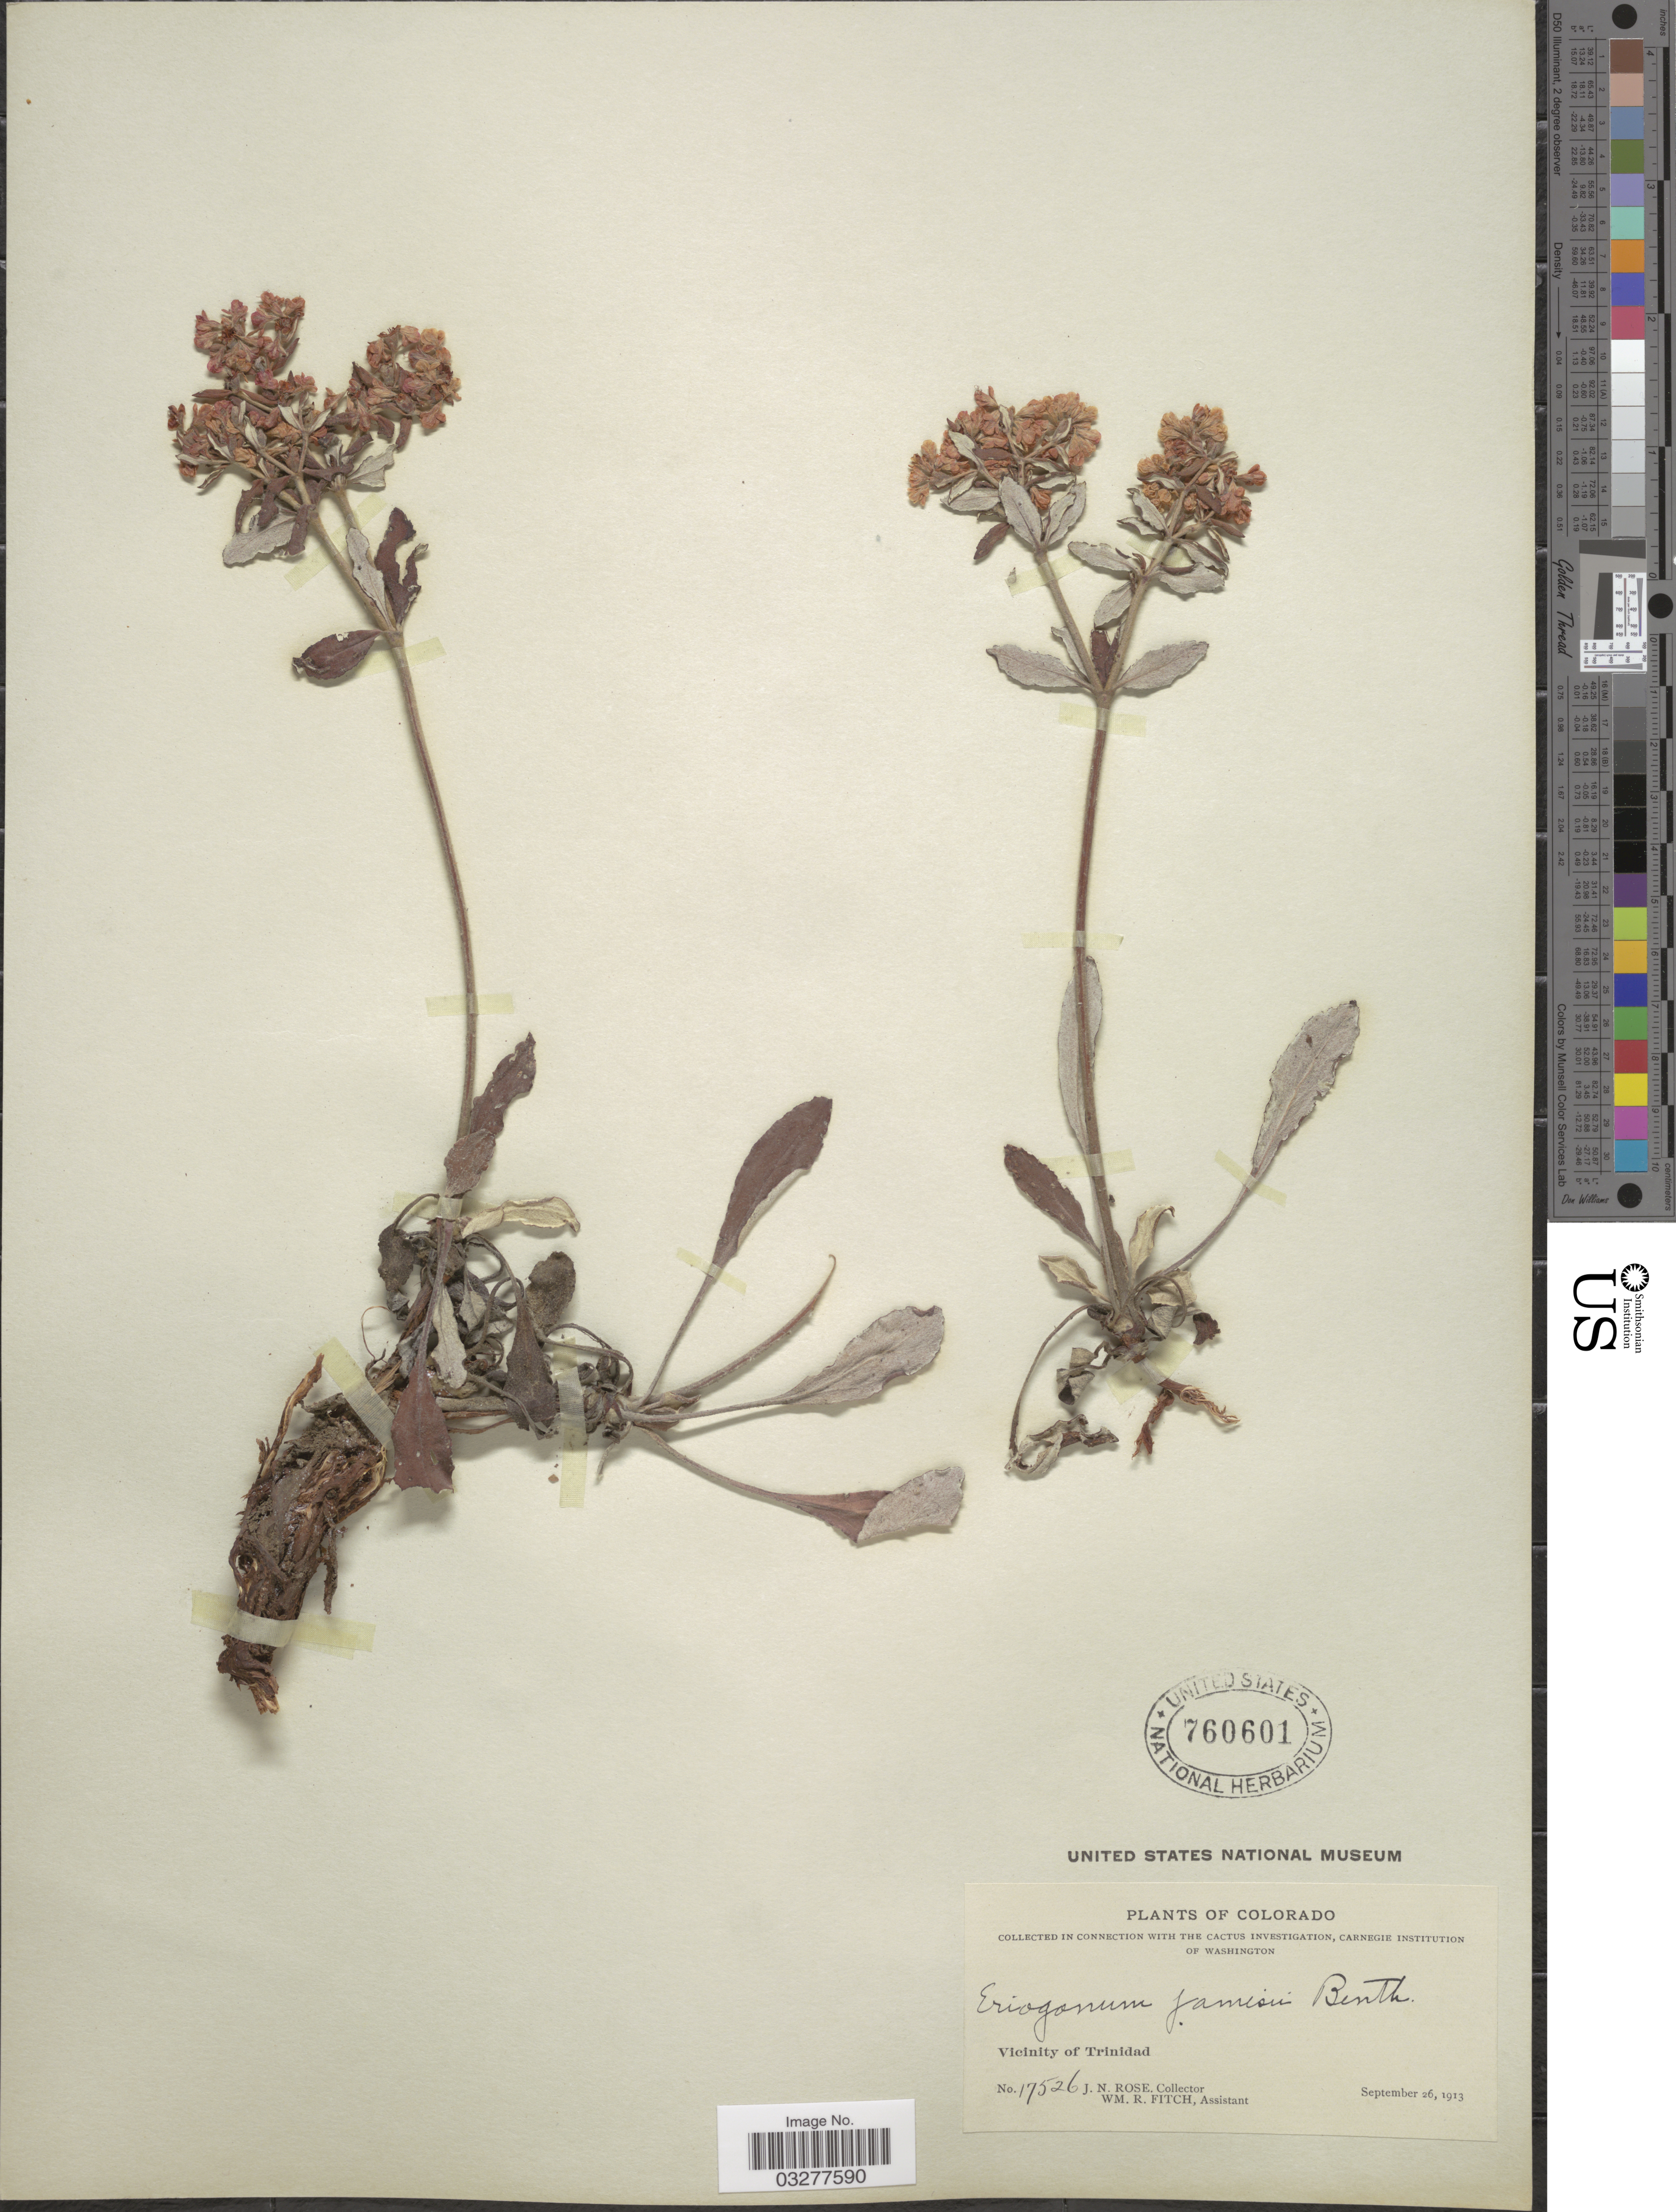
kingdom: Plantae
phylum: Tracheophyta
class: Magnoliopsida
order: Caryophyllales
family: Polygonaceae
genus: Eriogonum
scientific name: Eriogonum jamesii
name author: Benth.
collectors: J. N. Rose & W. R. Fitch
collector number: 17526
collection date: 1913-09-26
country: United States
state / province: Colorado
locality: Vicinity of Trinidad.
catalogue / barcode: US 760601